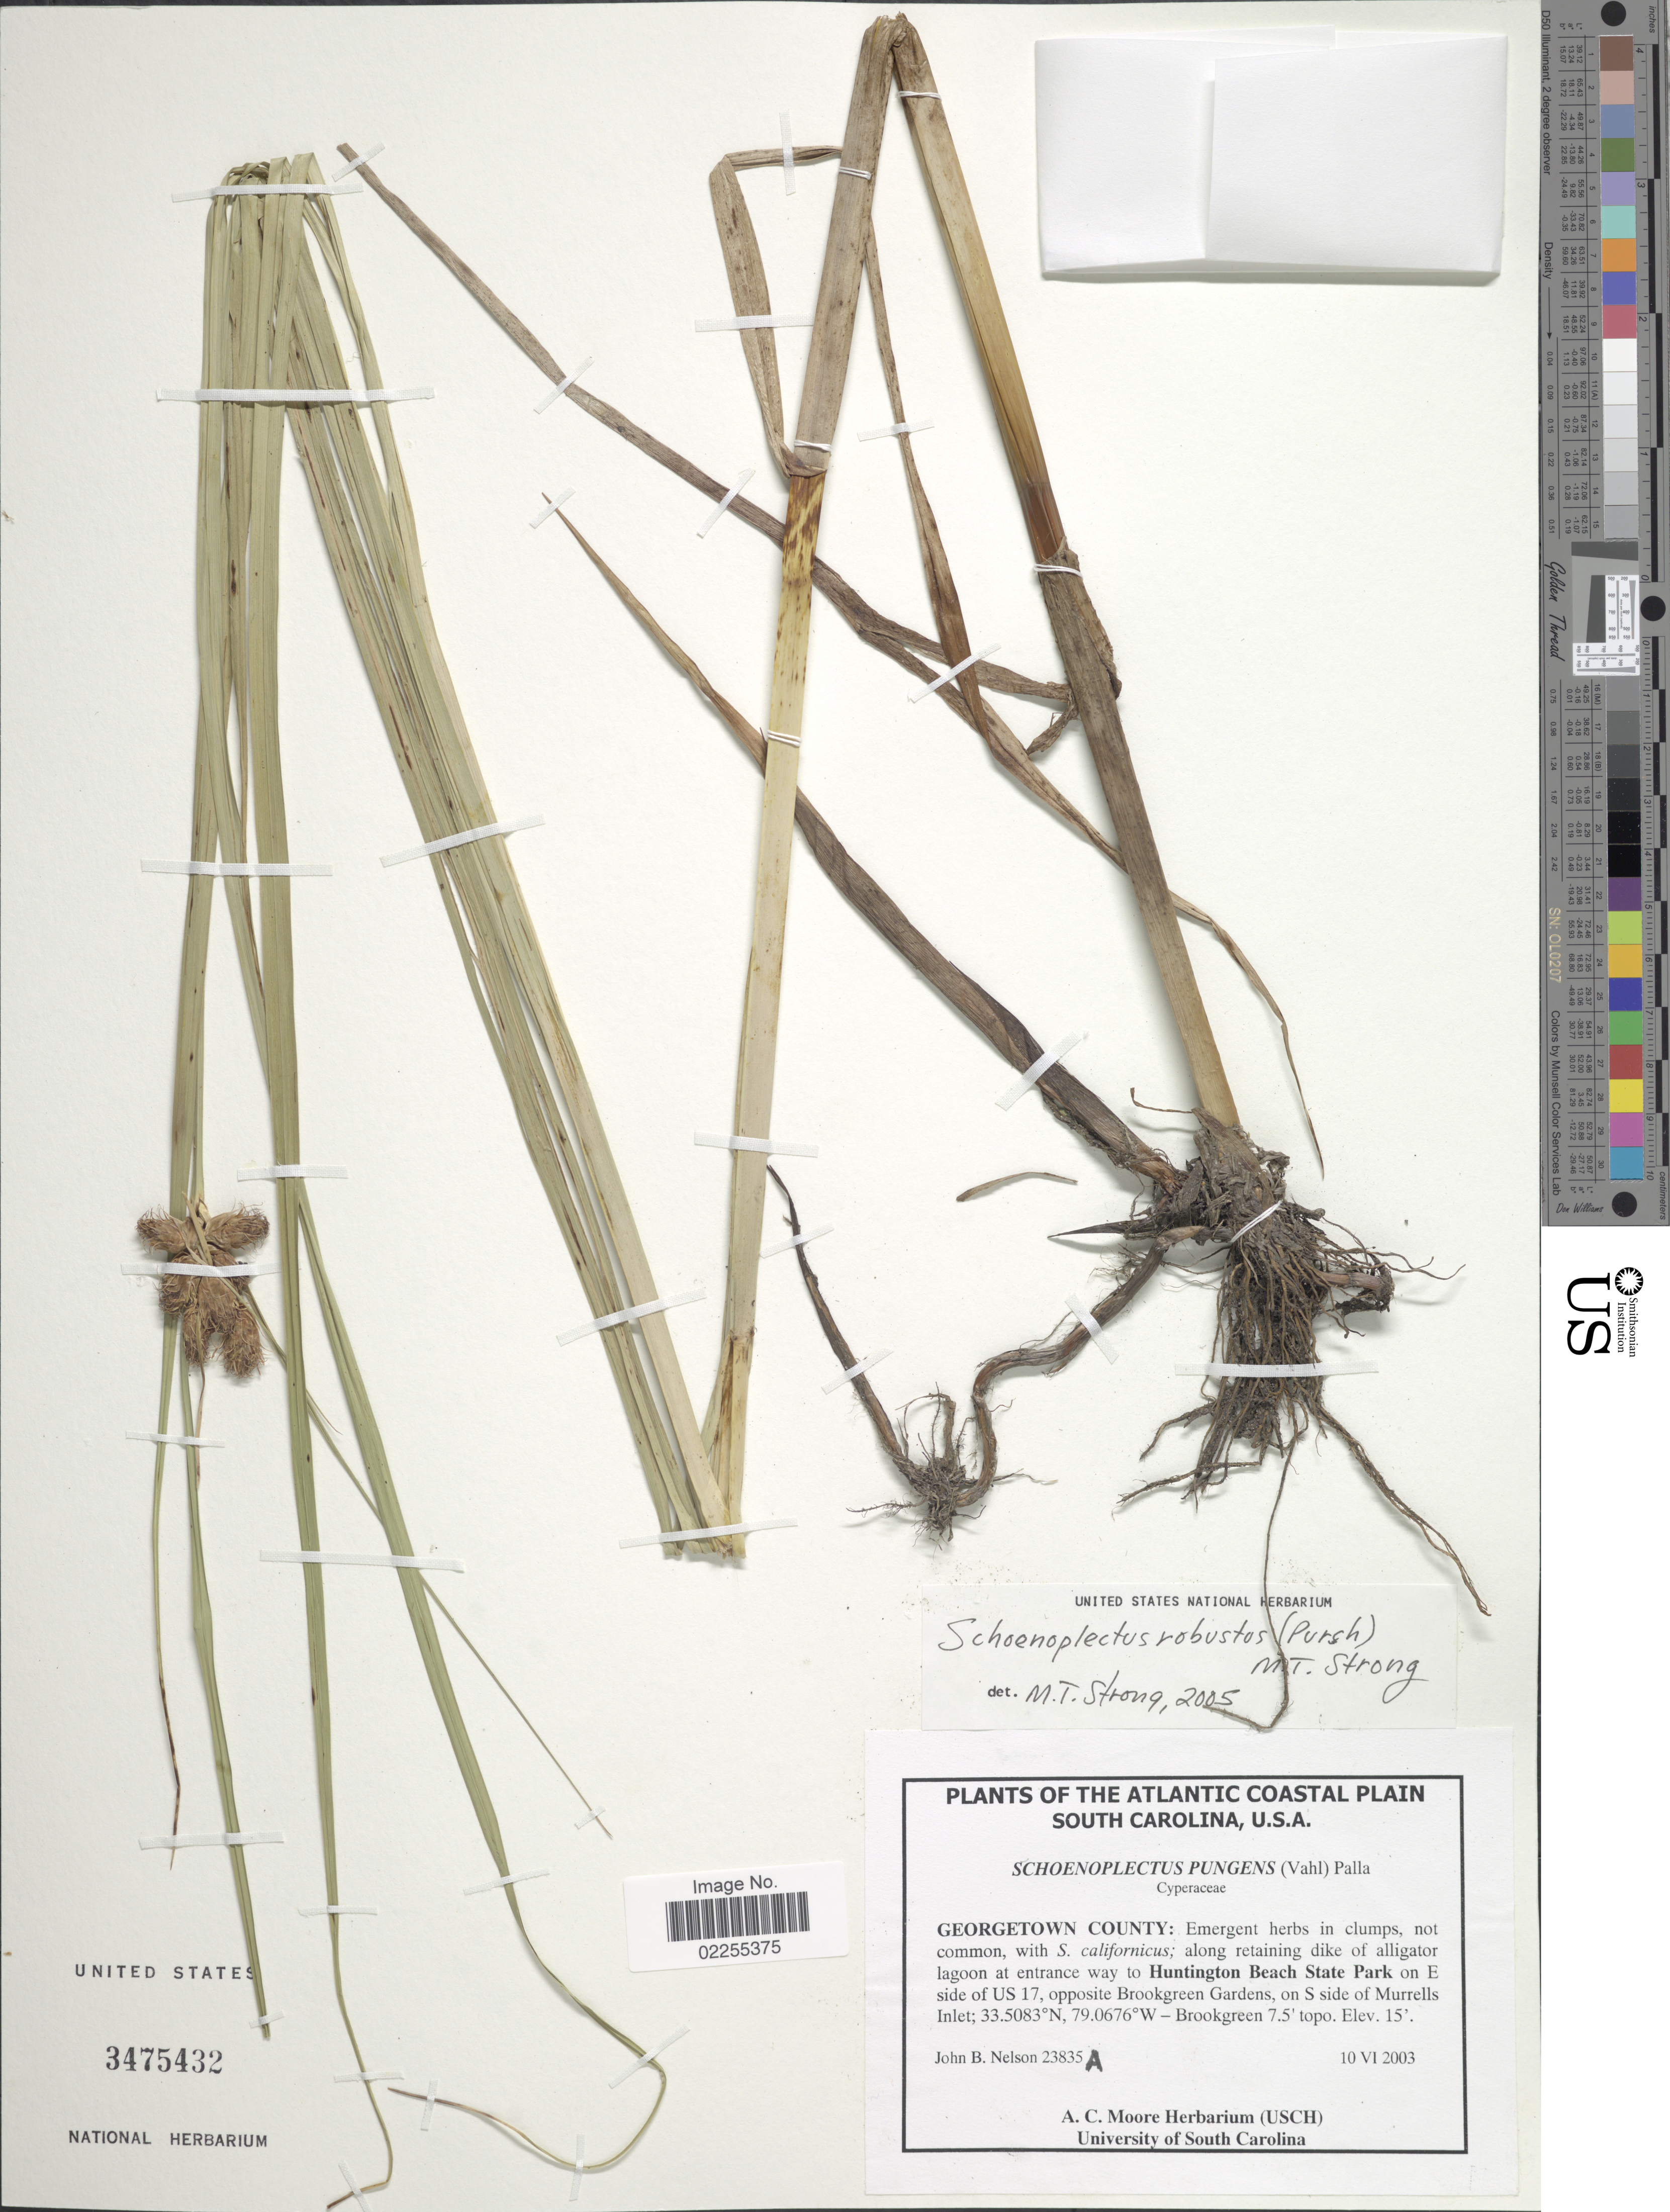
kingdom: Plantae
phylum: Tracheophyta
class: Liliopsida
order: Poales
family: Cyperaceae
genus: Bolboschoenus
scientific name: Bolboschoenus robustus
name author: (Pursh) Soják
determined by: Strong, M. T., (US), Smithsonian Institution - National Museum of Natural History (UNITED STATES)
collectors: J. B. Nelson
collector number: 23835A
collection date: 2003-06-10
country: United States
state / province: South Carolina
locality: The Atlantic Coastal Plain, Georgetown County: Emergent herbs in clumps, not common, along retaining dike of alligator lagoon at entrance way to Huntington Beach State Park on E side of US 17, opposite Brookgreen Gardens, on S side of Murrells Inlet, Brookgreen 7.5' topo.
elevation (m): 5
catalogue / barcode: US 347532